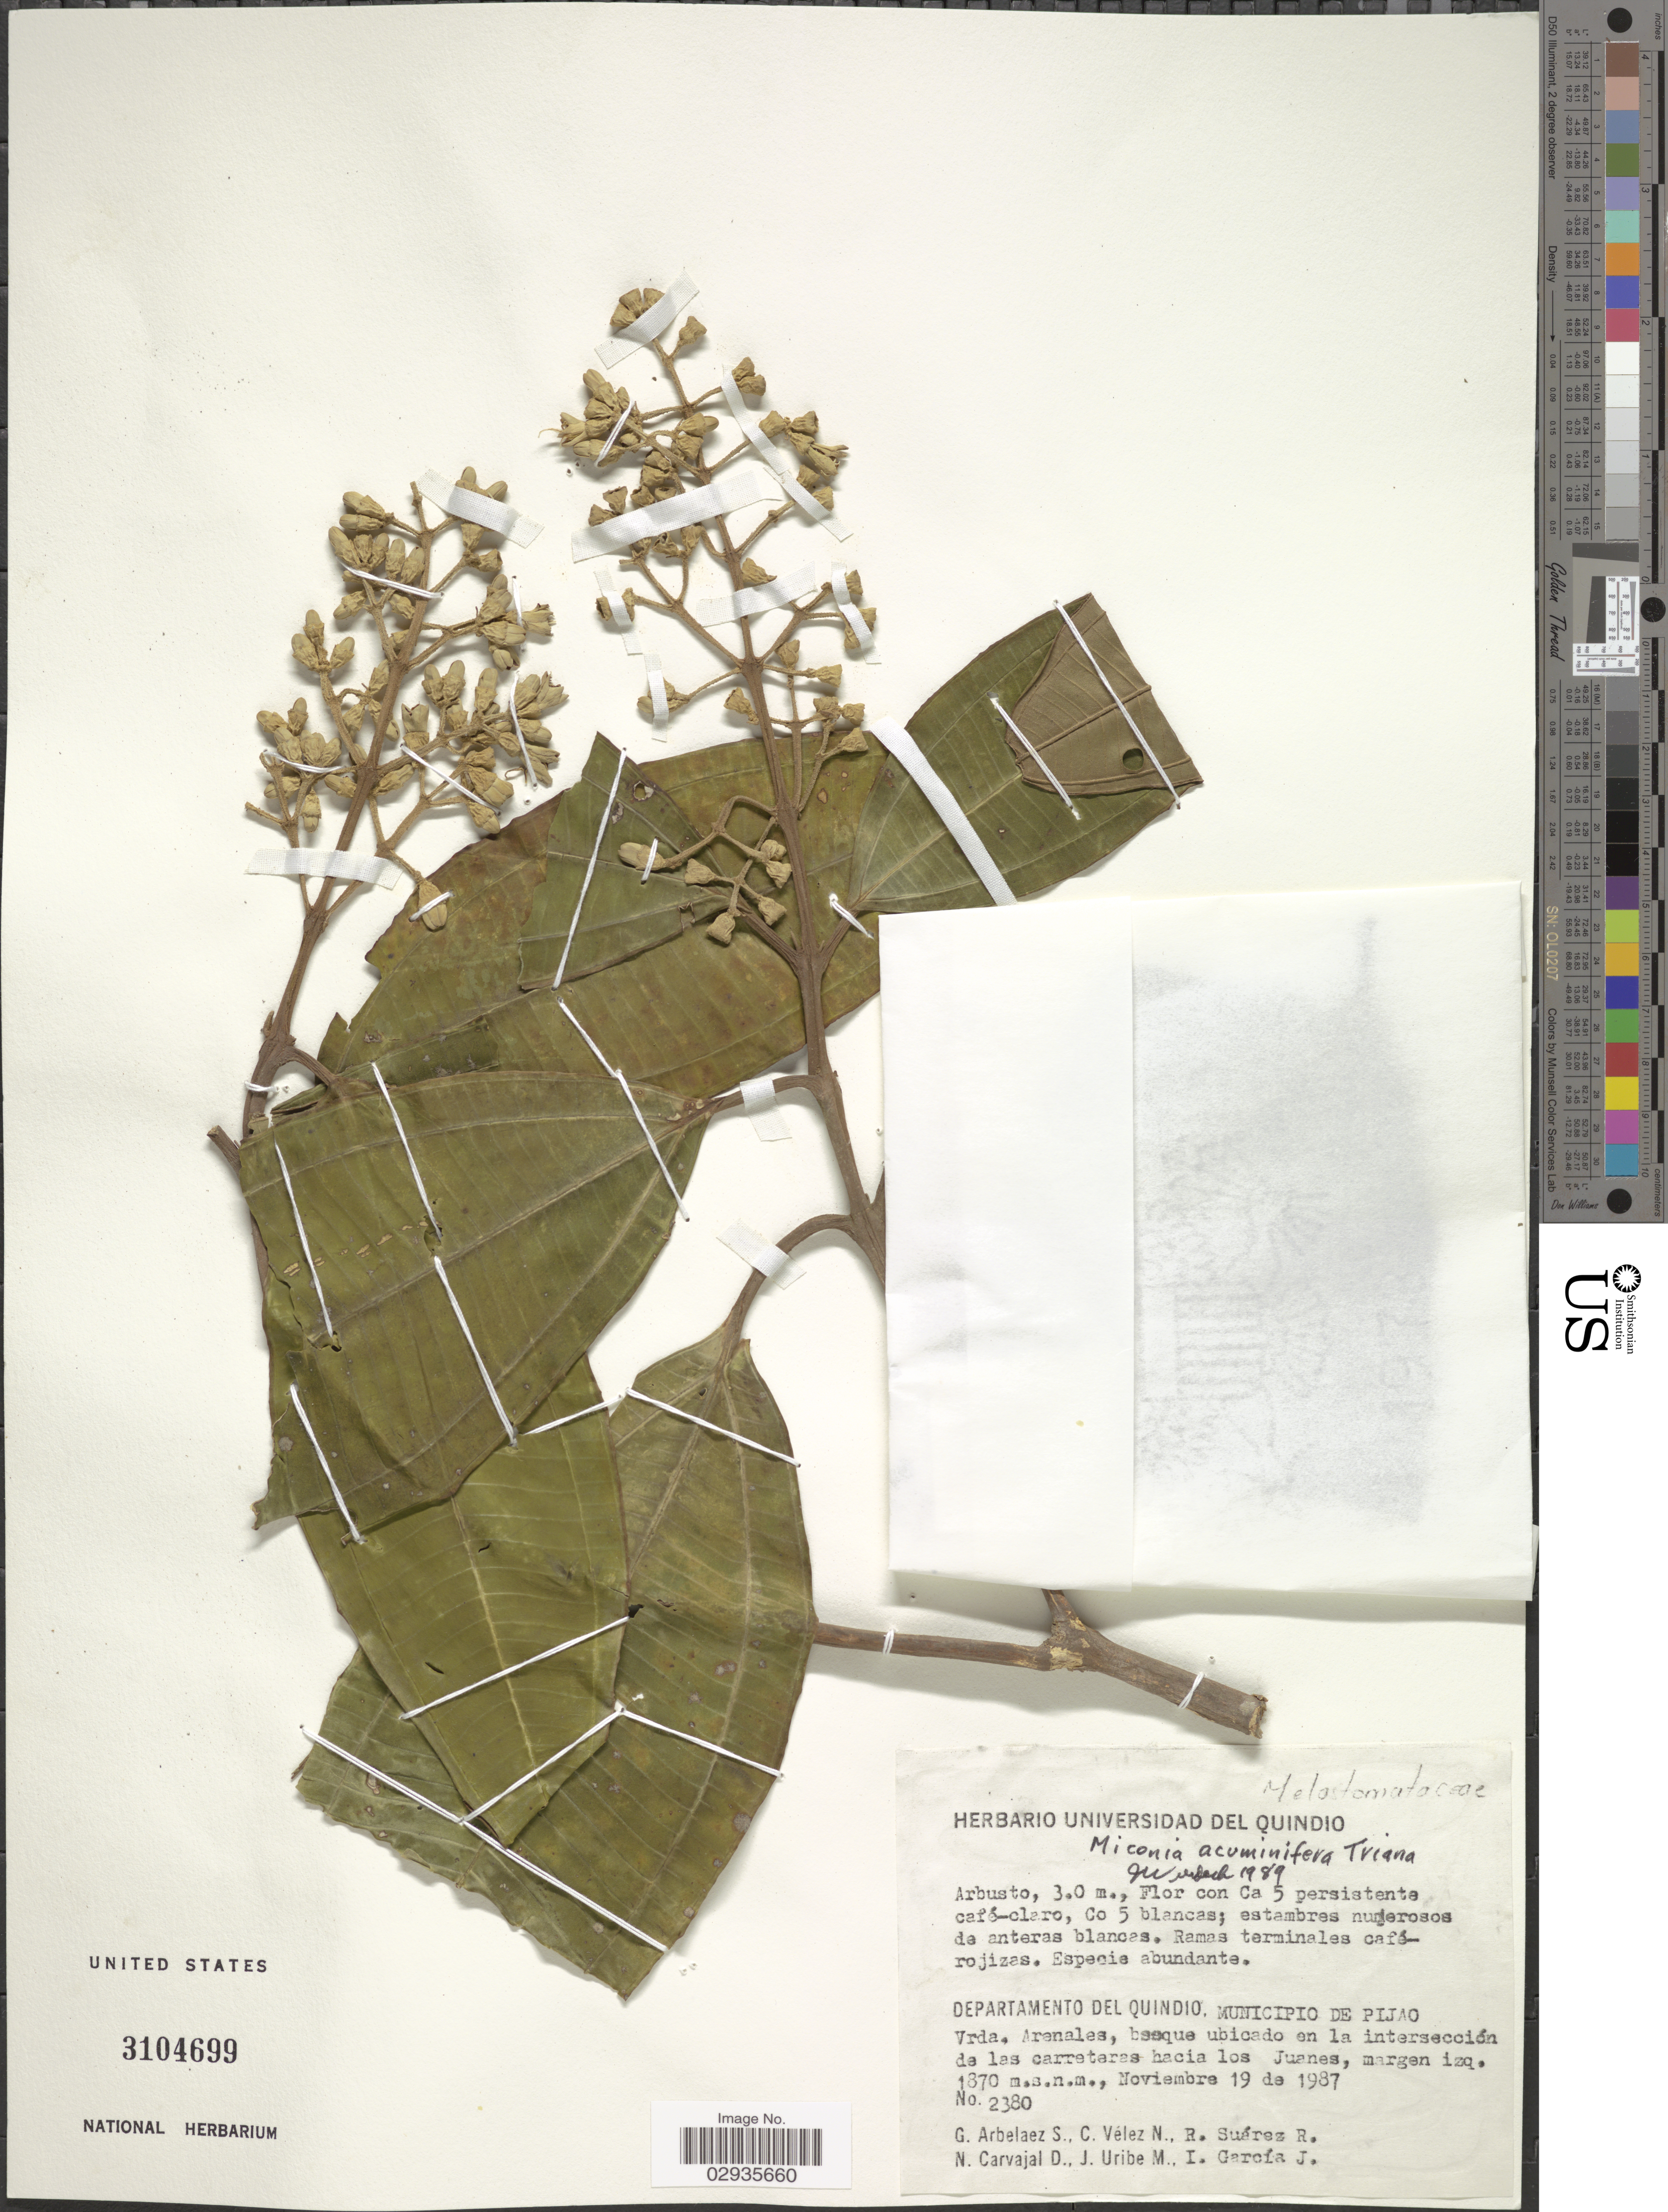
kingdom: Plantae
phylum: Tracheophyta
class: Magnoliopsida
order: Myrtales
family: Melastomataceae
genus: Miconia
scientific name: Miconia acuminifera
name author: Triana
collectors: G. Arbelaez S., C. Vélez N., R. Suarez-R., N. Carvajal D. & et al.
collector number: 2380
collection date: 1987-11-19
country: Colombia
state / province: Quindío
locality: Departamento del Quindio. Municipio de Pijao. En la intersección de las carreteras hacia los Juanes, margen izq.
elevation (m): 1870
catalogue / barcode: US 3104699